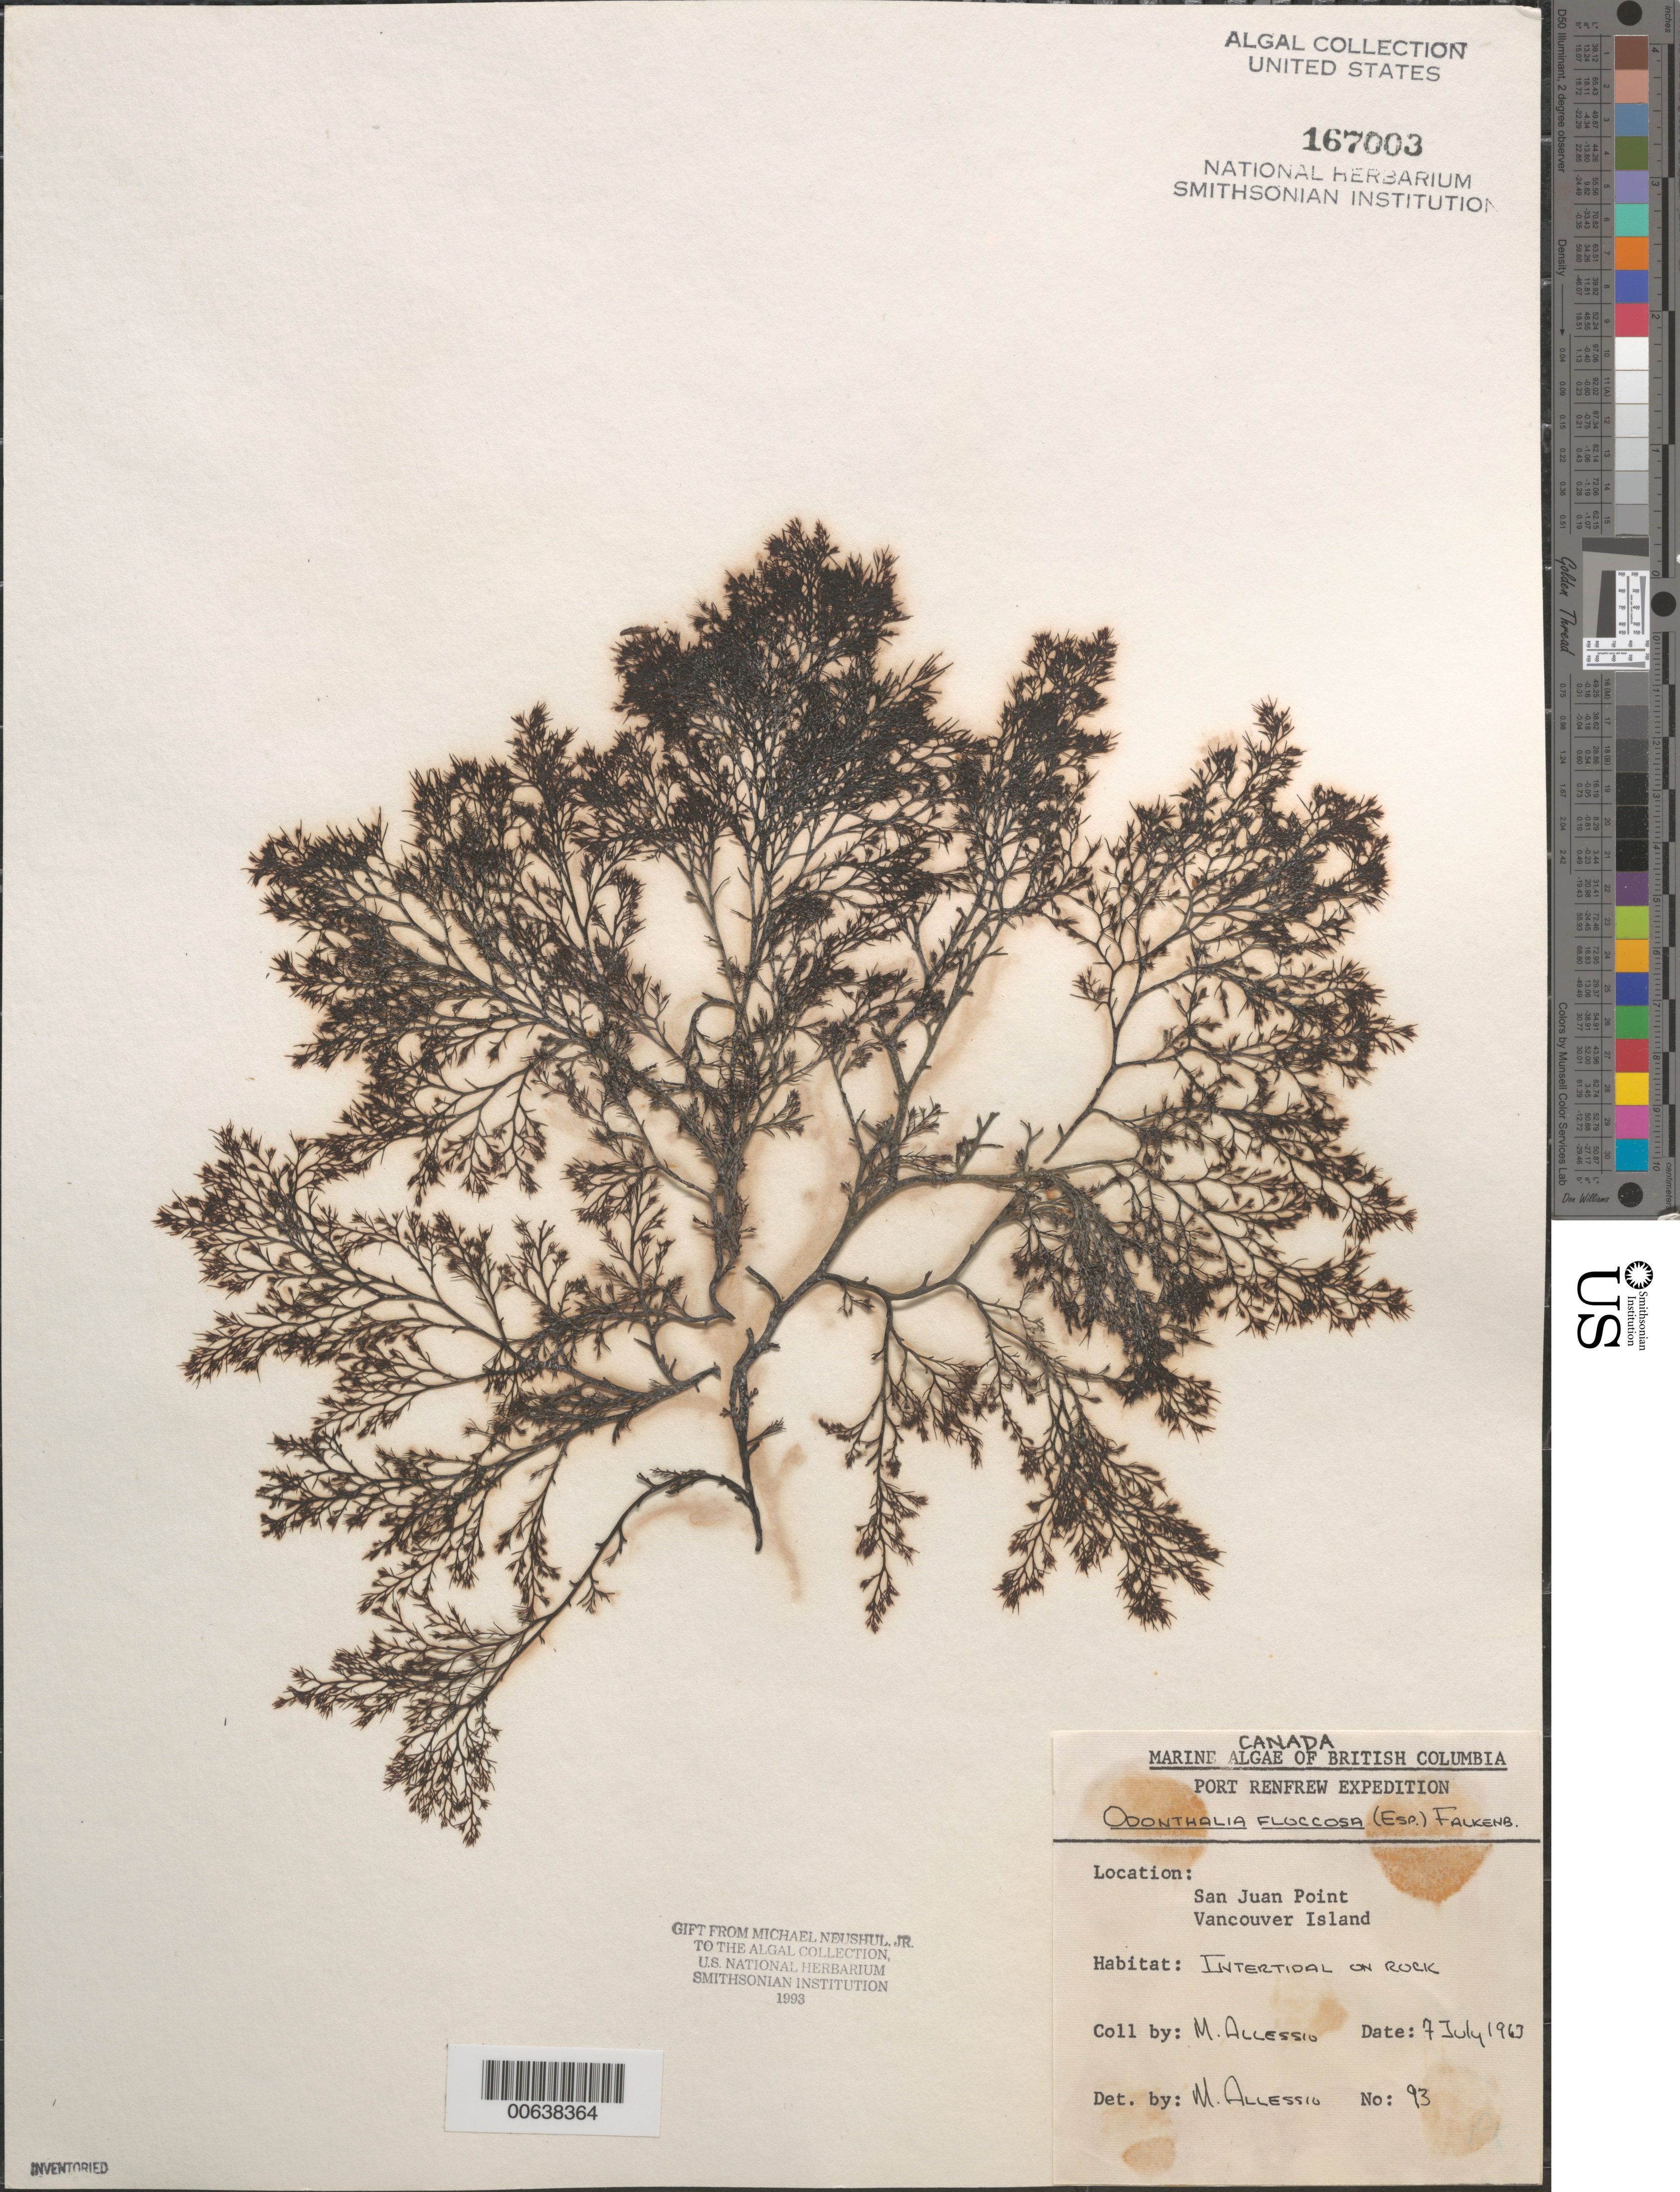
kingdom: Plantae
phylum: Rhodophyta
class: Florideophyceae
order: Ceramiales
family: Rhodomelaceae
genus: Odonthalia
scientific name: Odonthalia floccosa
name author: (Esper) Falkenb.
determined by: Allessio, M.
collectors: M. Allessio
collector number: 93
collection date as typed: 07 Jul 1963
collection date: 1963-07-07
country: Canada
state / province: British Columbia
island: Vancouver Island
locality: San Juan Point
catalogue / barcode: US 167003